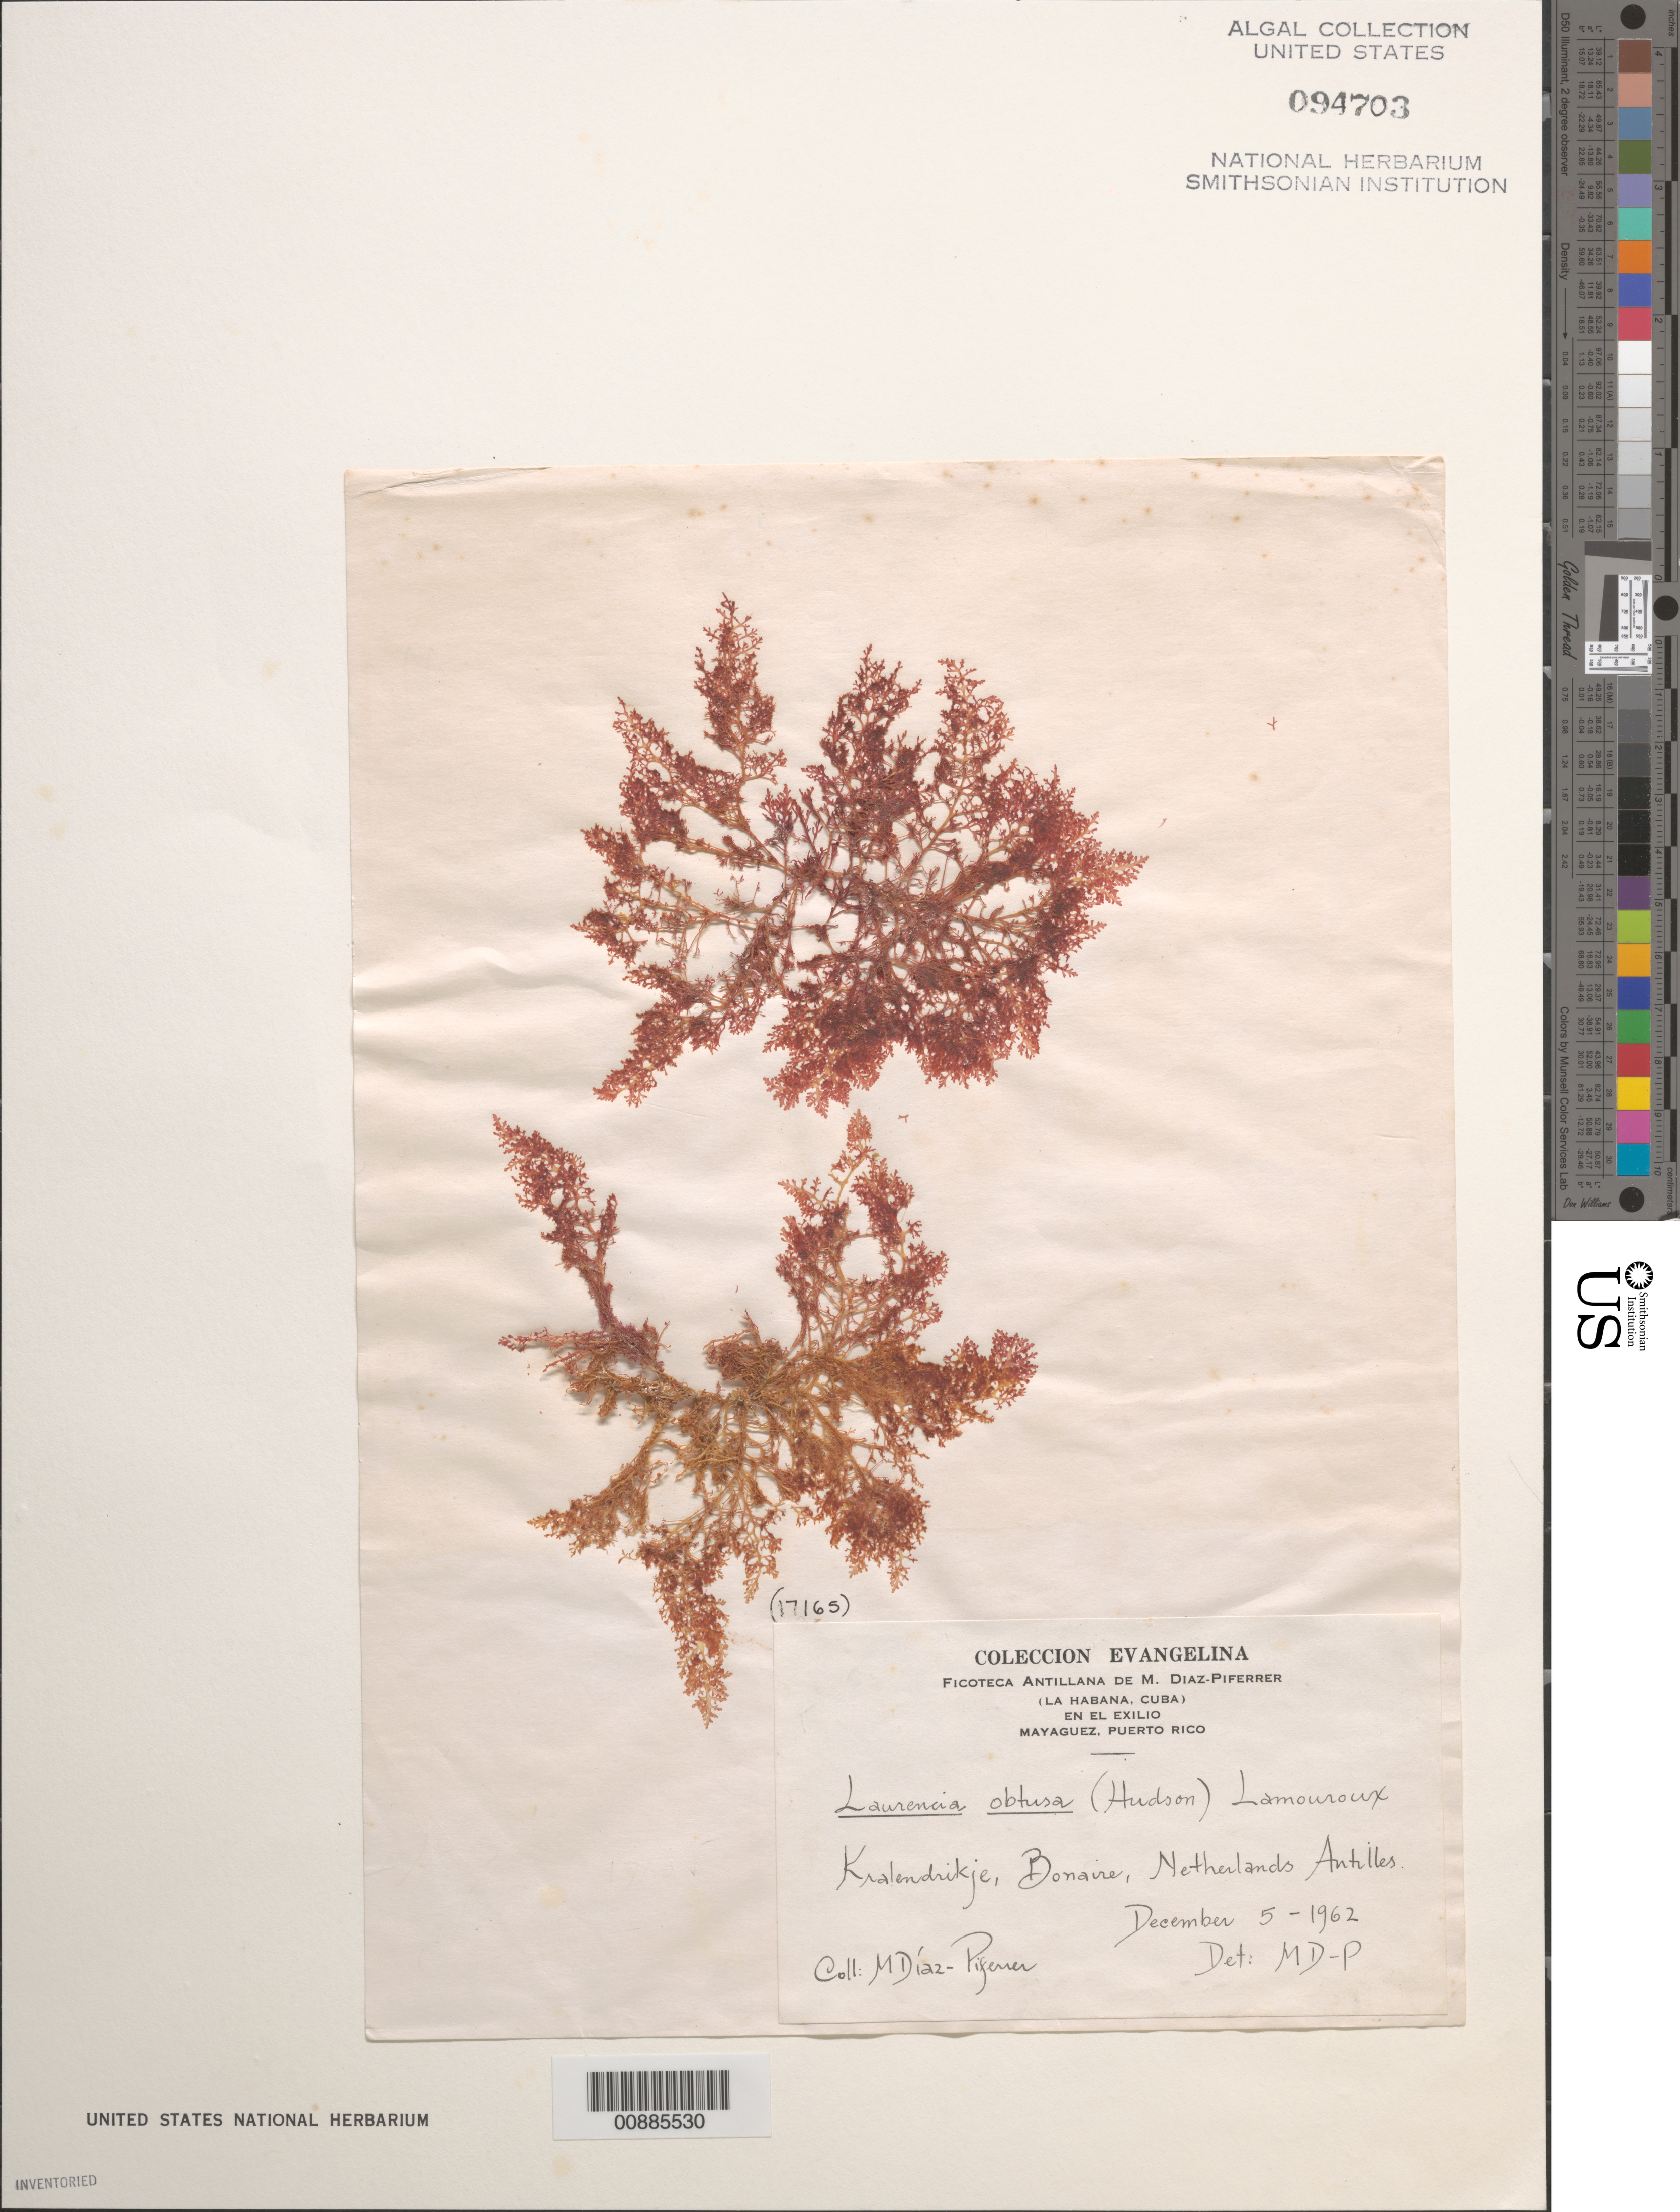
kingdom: Plantae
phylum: Rhodophyta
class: Florideophyceae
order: Ceramiales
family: Rhodomelaceae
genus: Laurencia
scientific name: Laurencia obtusa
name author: (Huds.) J.V.Lamouroux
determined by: Diaz-Piferrer, M.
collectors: M. Diaz-Piferrer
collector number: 17165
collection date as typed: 05 Dec 1962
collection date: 1962-12-05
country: Netherlands Antilles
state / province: ABC Islands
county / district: Bonaire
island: Bonaire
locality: Kralendrikje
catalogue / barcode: US 94703